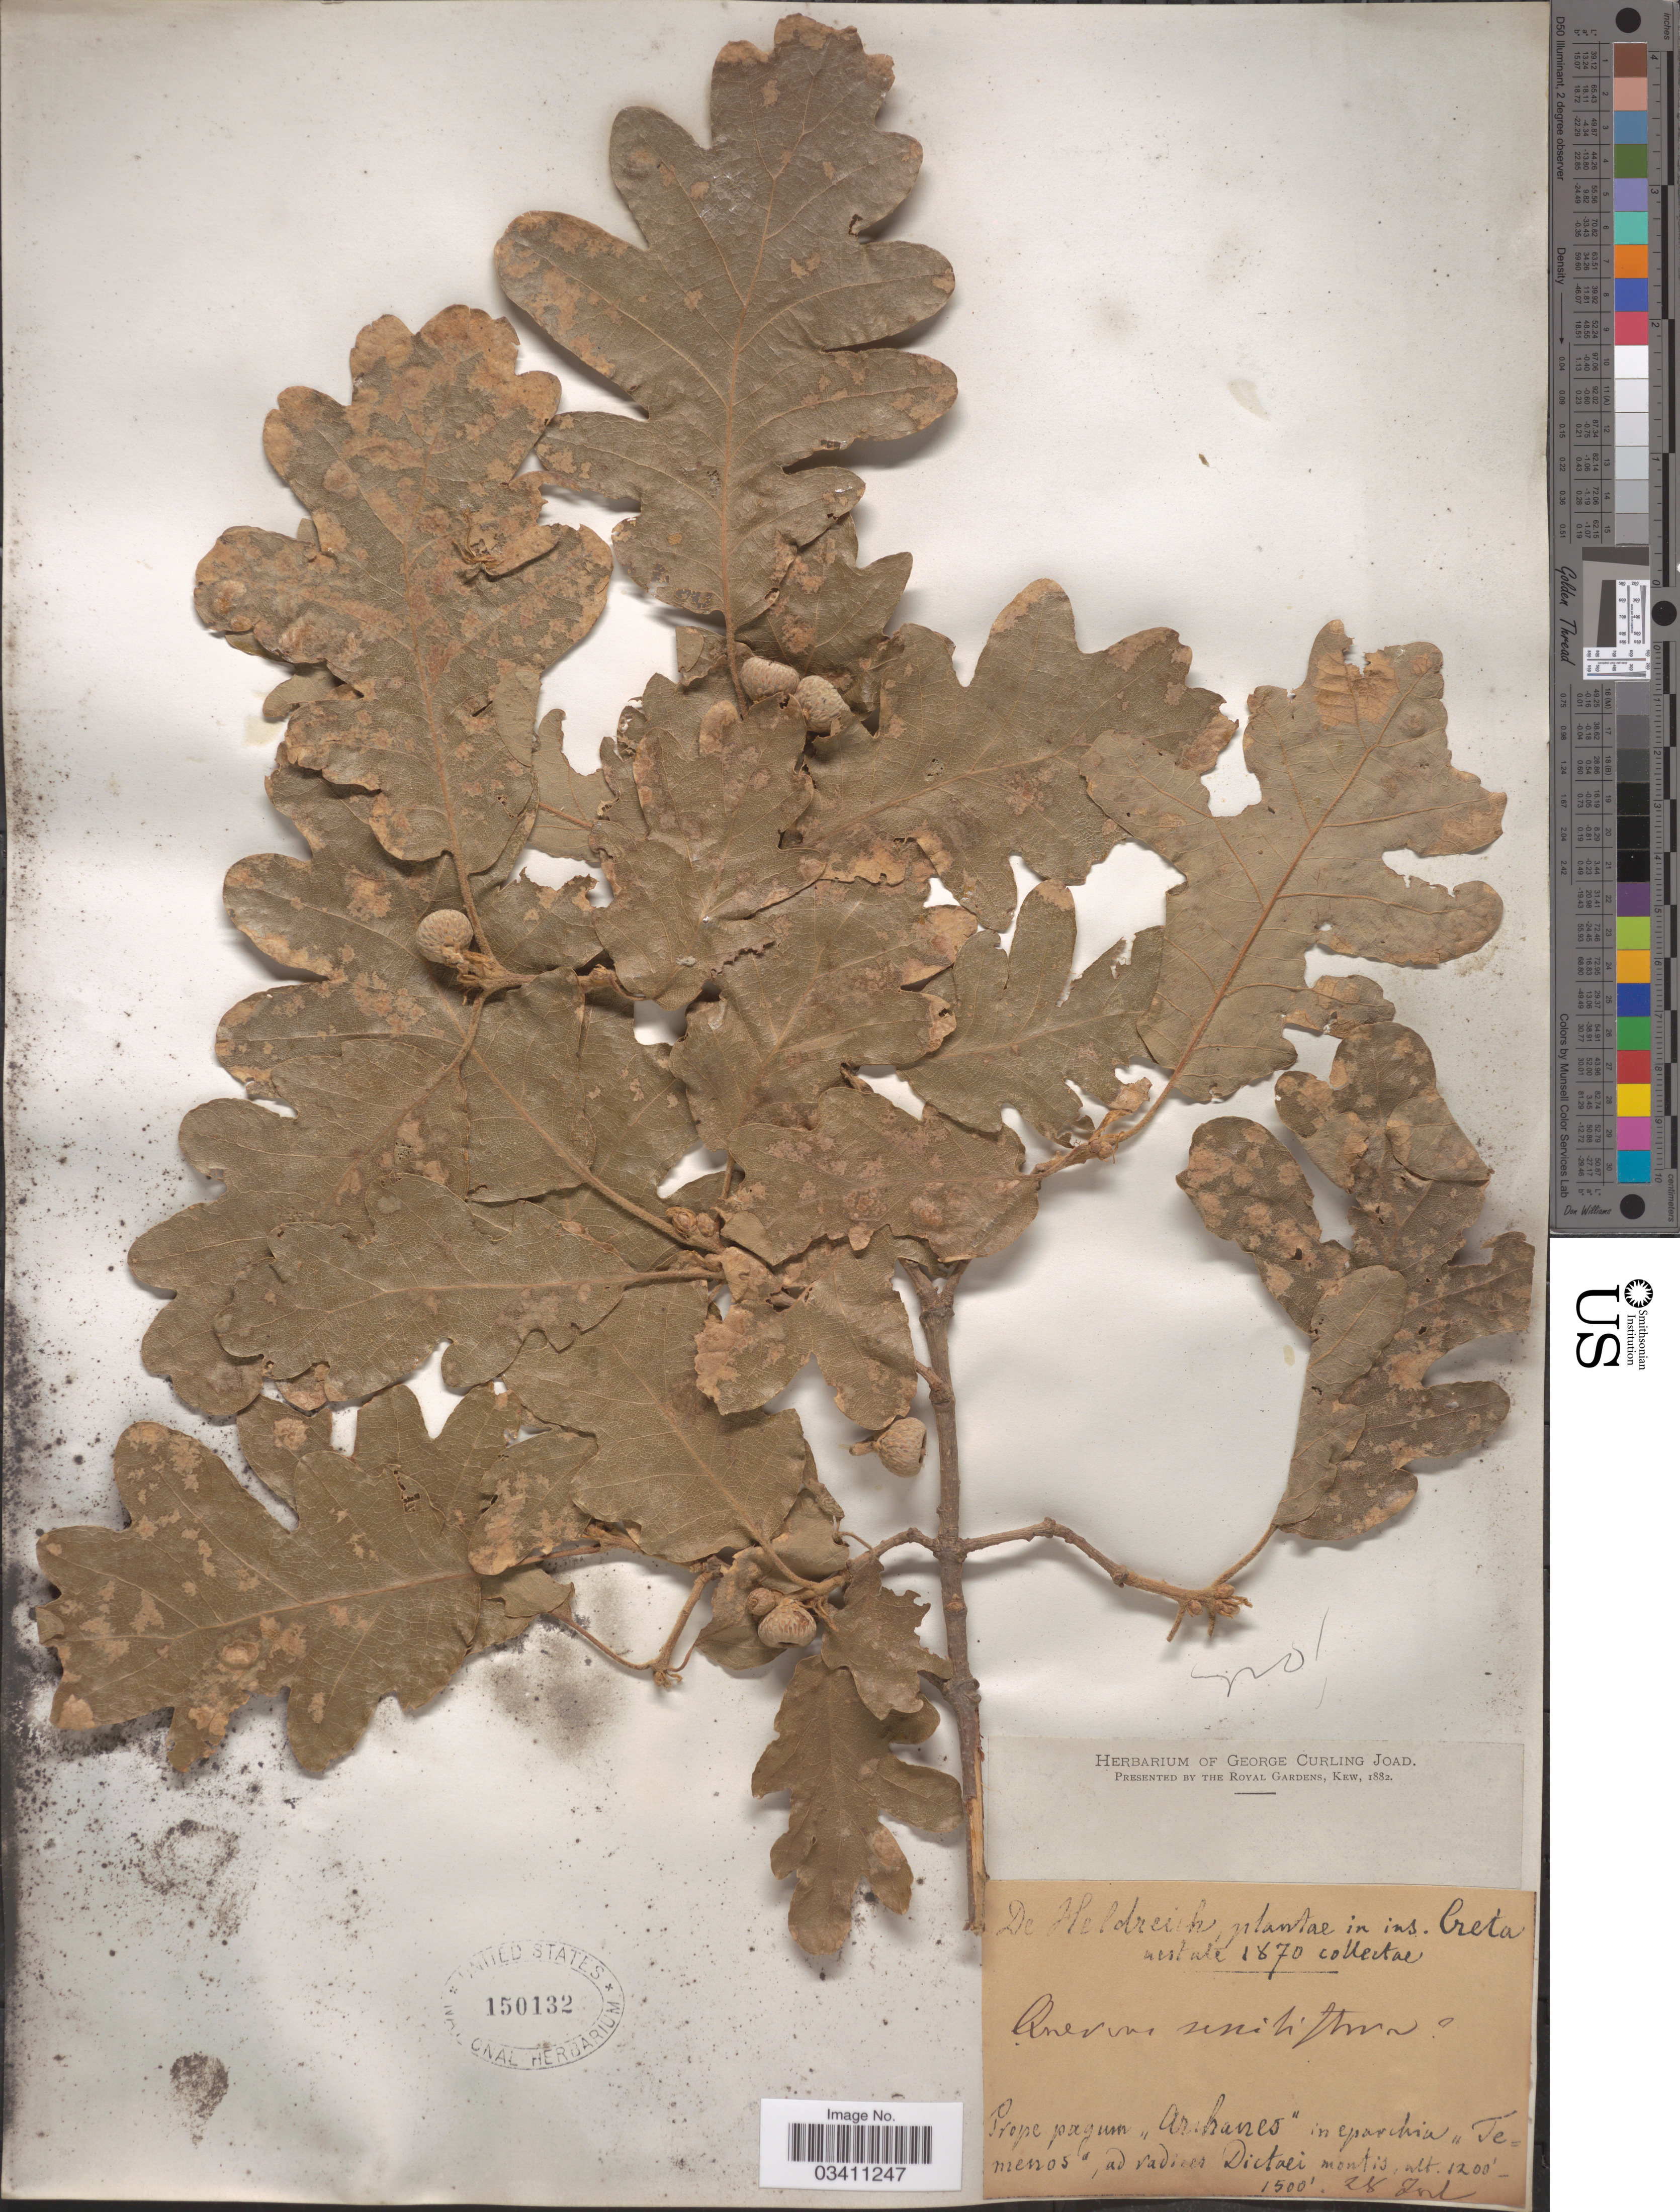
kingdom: Plantae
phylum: Tracheophyta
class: Magnoliopsida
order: Fagales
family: Fagaceae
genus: Quercus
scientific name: Quercus sessiliflora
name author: Salisb.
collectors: -. De Heldreich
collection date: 1870-08-28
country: Greece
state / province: Crete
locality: Ins. Creta. Prope pagum "Arshanes" in eparchia "Temenos", ad radices Dictaci montis.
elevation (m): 366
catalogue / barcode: US 150132